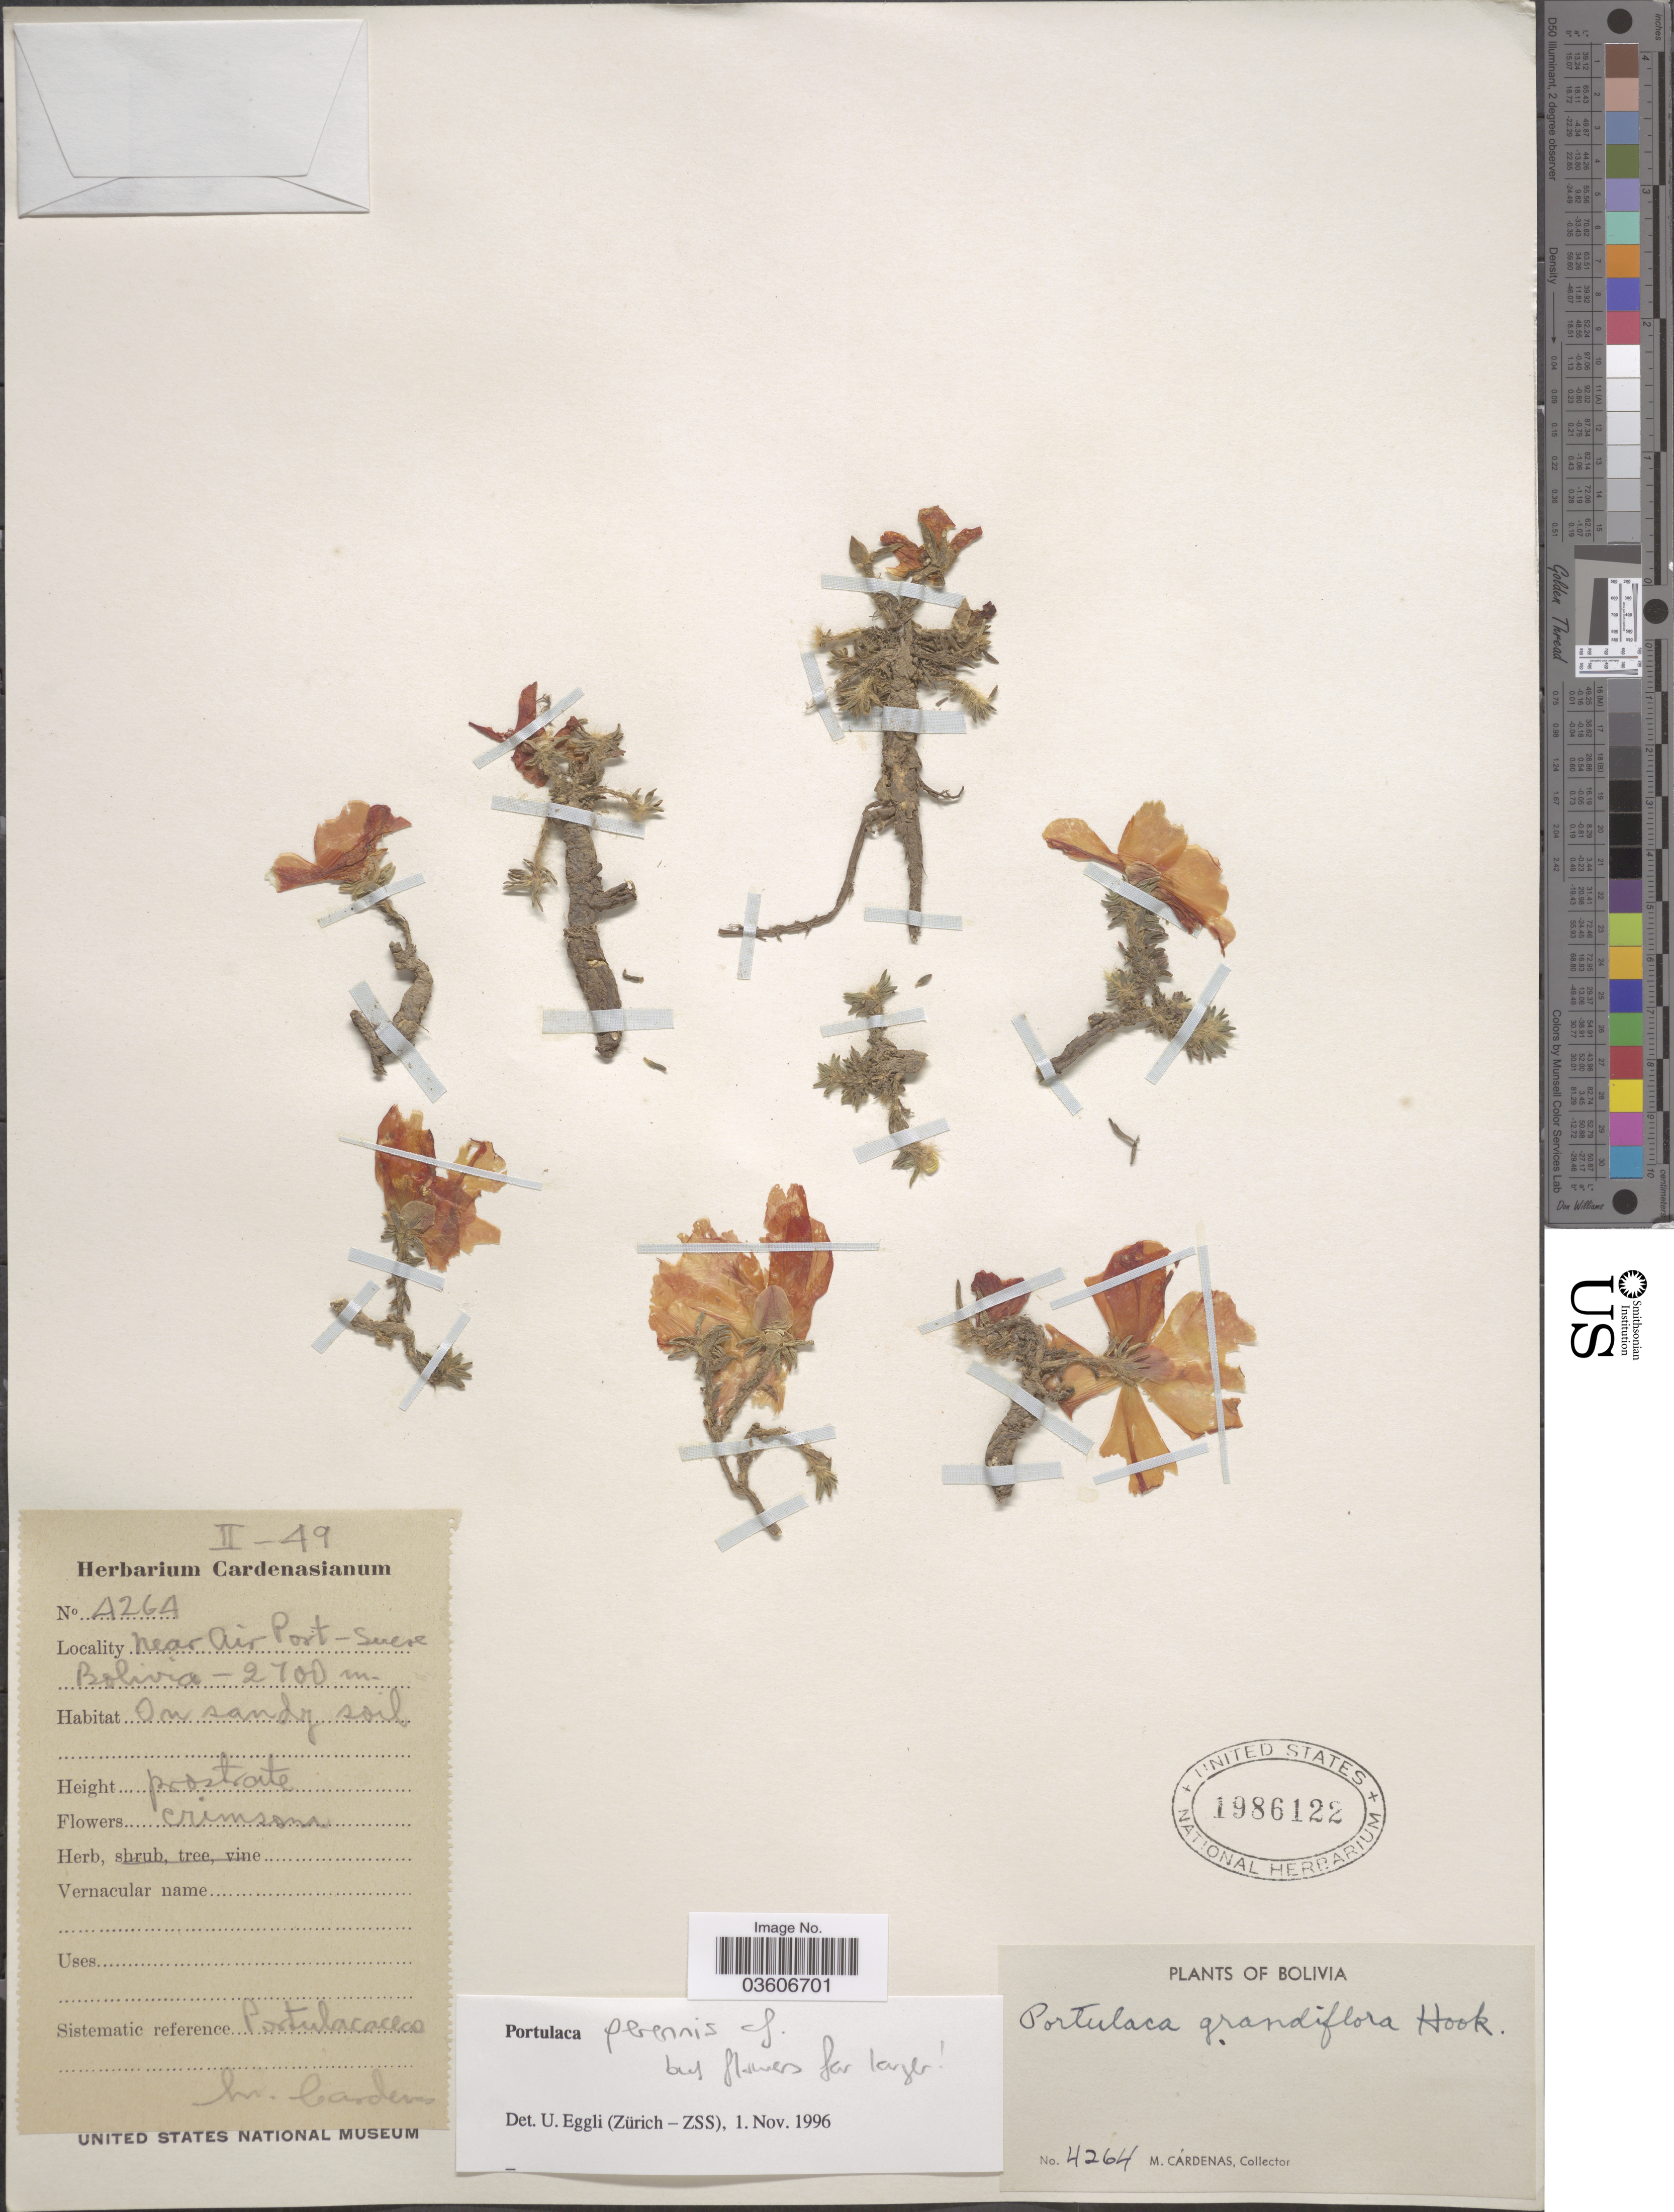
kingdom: Plantae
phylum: Tracheophyta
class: Magnoliopsida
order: Caryophyllales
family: Portulacaceae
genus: Portulaca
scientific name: Portulaca perennis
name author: R.E. Fr.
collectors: M. Cárdenas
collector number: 4264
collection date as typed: Transcribed d/m/y: /2/49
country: Bolivia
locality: Near Air Port-Sucre.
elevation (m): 2700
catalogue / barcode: US 1986122